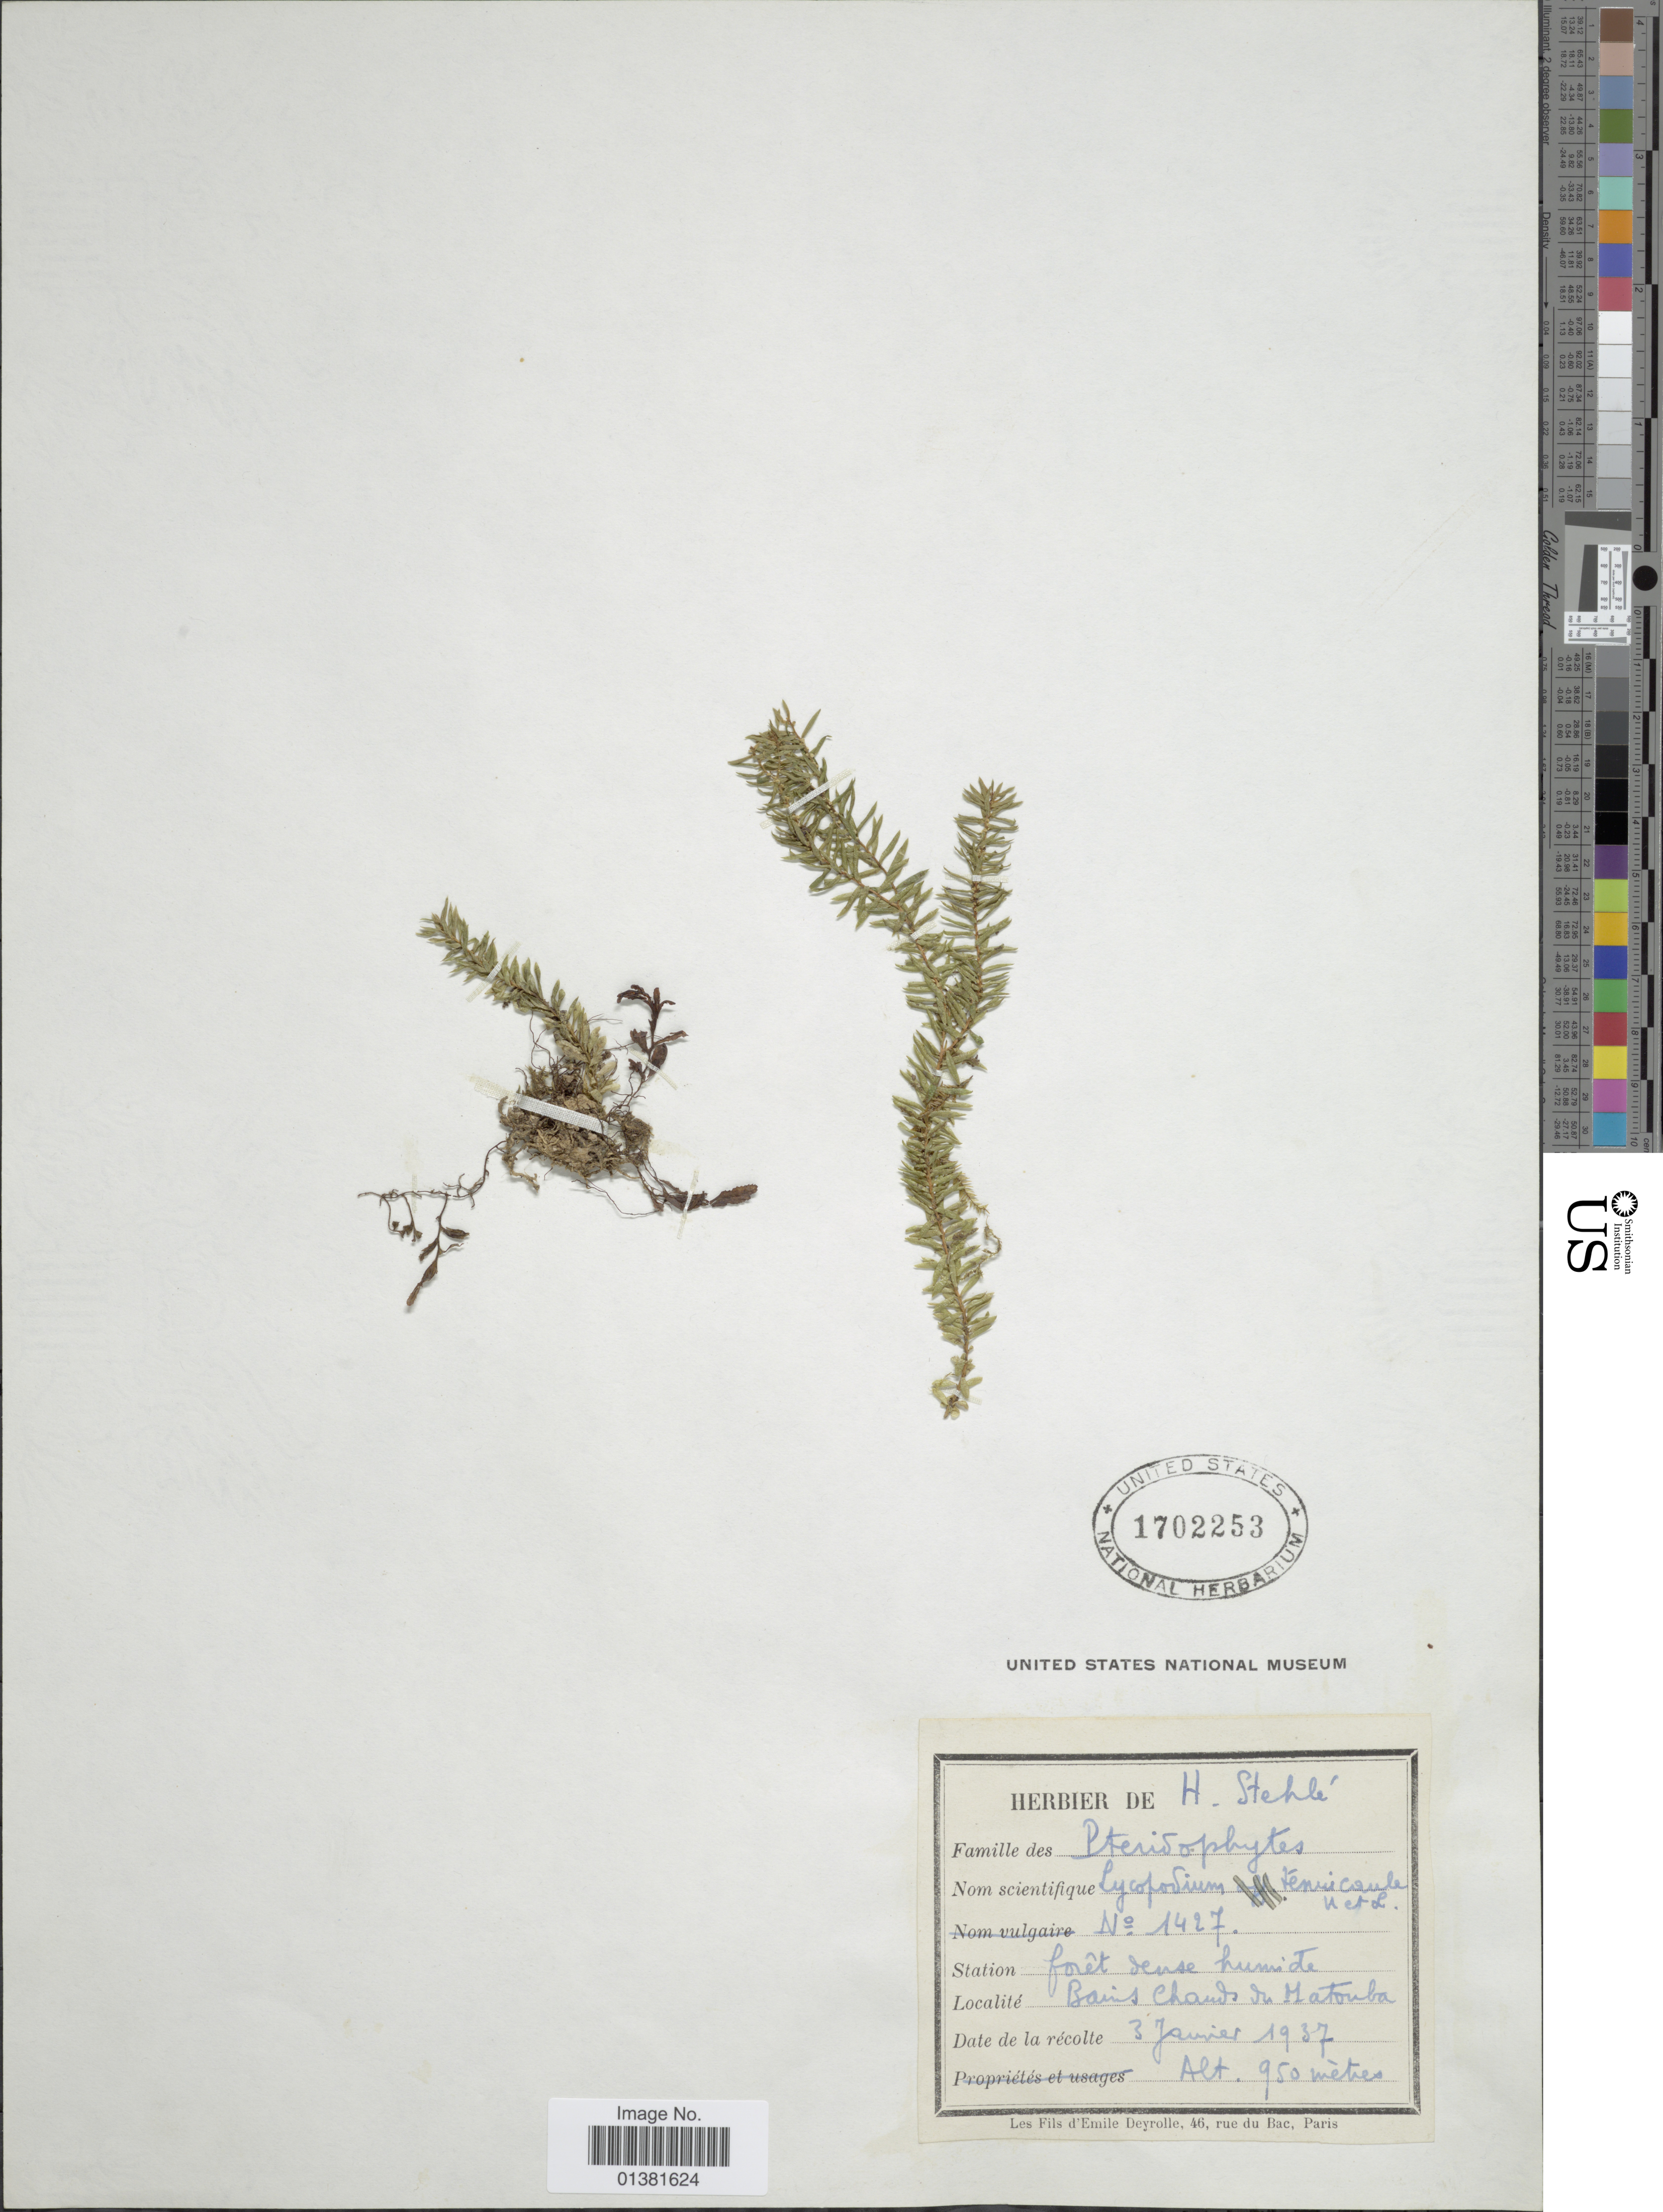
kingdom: Plantae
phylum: Tracheophyta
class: Lycopodiopsida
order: Lycopodiales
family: Lycopodiaceae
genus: Phlegmariurus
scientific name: Phlegmariurus tenuicaulis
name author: (Underw. & F.E. Lloyd) B. Øllg.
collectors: ex herb. H. Stehlé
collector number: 1427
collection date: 1937-01-03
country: Guadeloupe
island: Basse-Terre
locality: Bains Chauds du Matouba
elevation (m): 950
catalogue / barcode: US 1702253